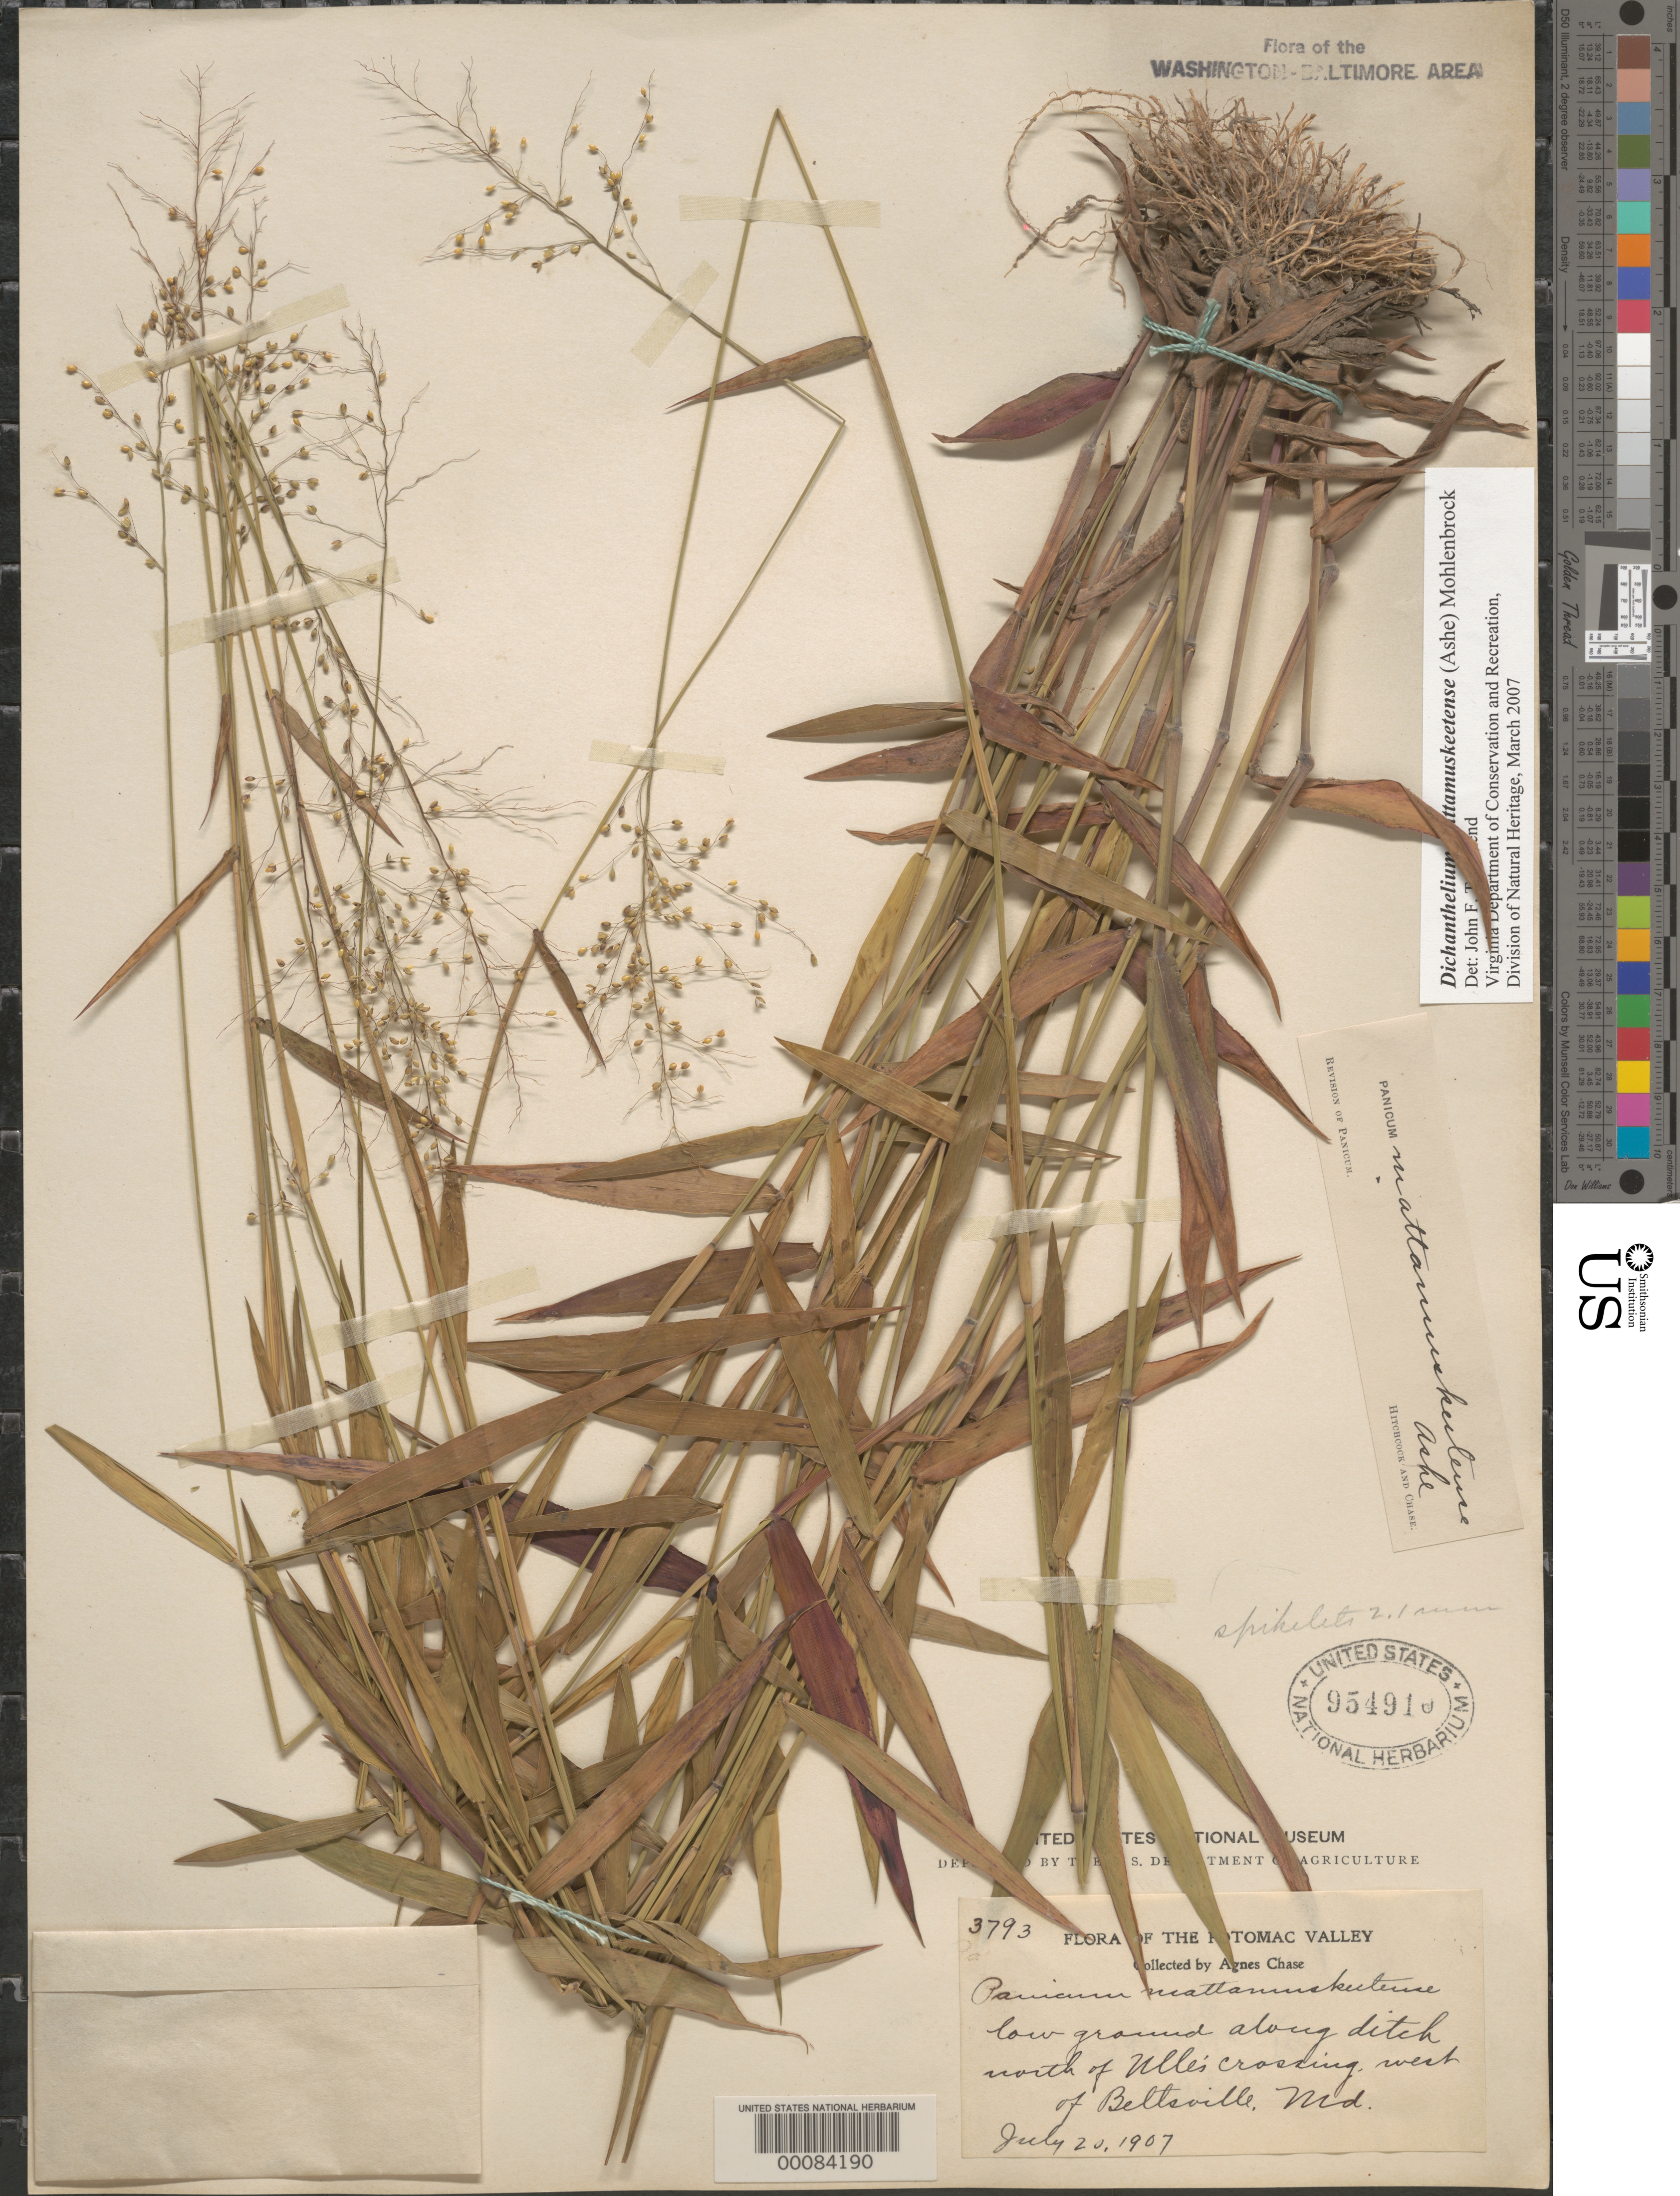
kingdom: Plantae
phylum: Tracheophyta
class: Liliopsida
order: Poales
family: Poaceae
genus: Dichanthelium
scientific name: Dichanthelium mattamuskeetense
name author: (Ashe) Mohlenbr.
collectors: A. Chase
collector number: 3793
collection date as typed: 20 Jul 1907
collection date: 1907-07-20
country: United States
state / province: Maryland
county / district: Prince George's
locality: N of Ulle's Crossing, Beltsville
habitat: Low ground along ditch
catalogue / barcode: US 954910